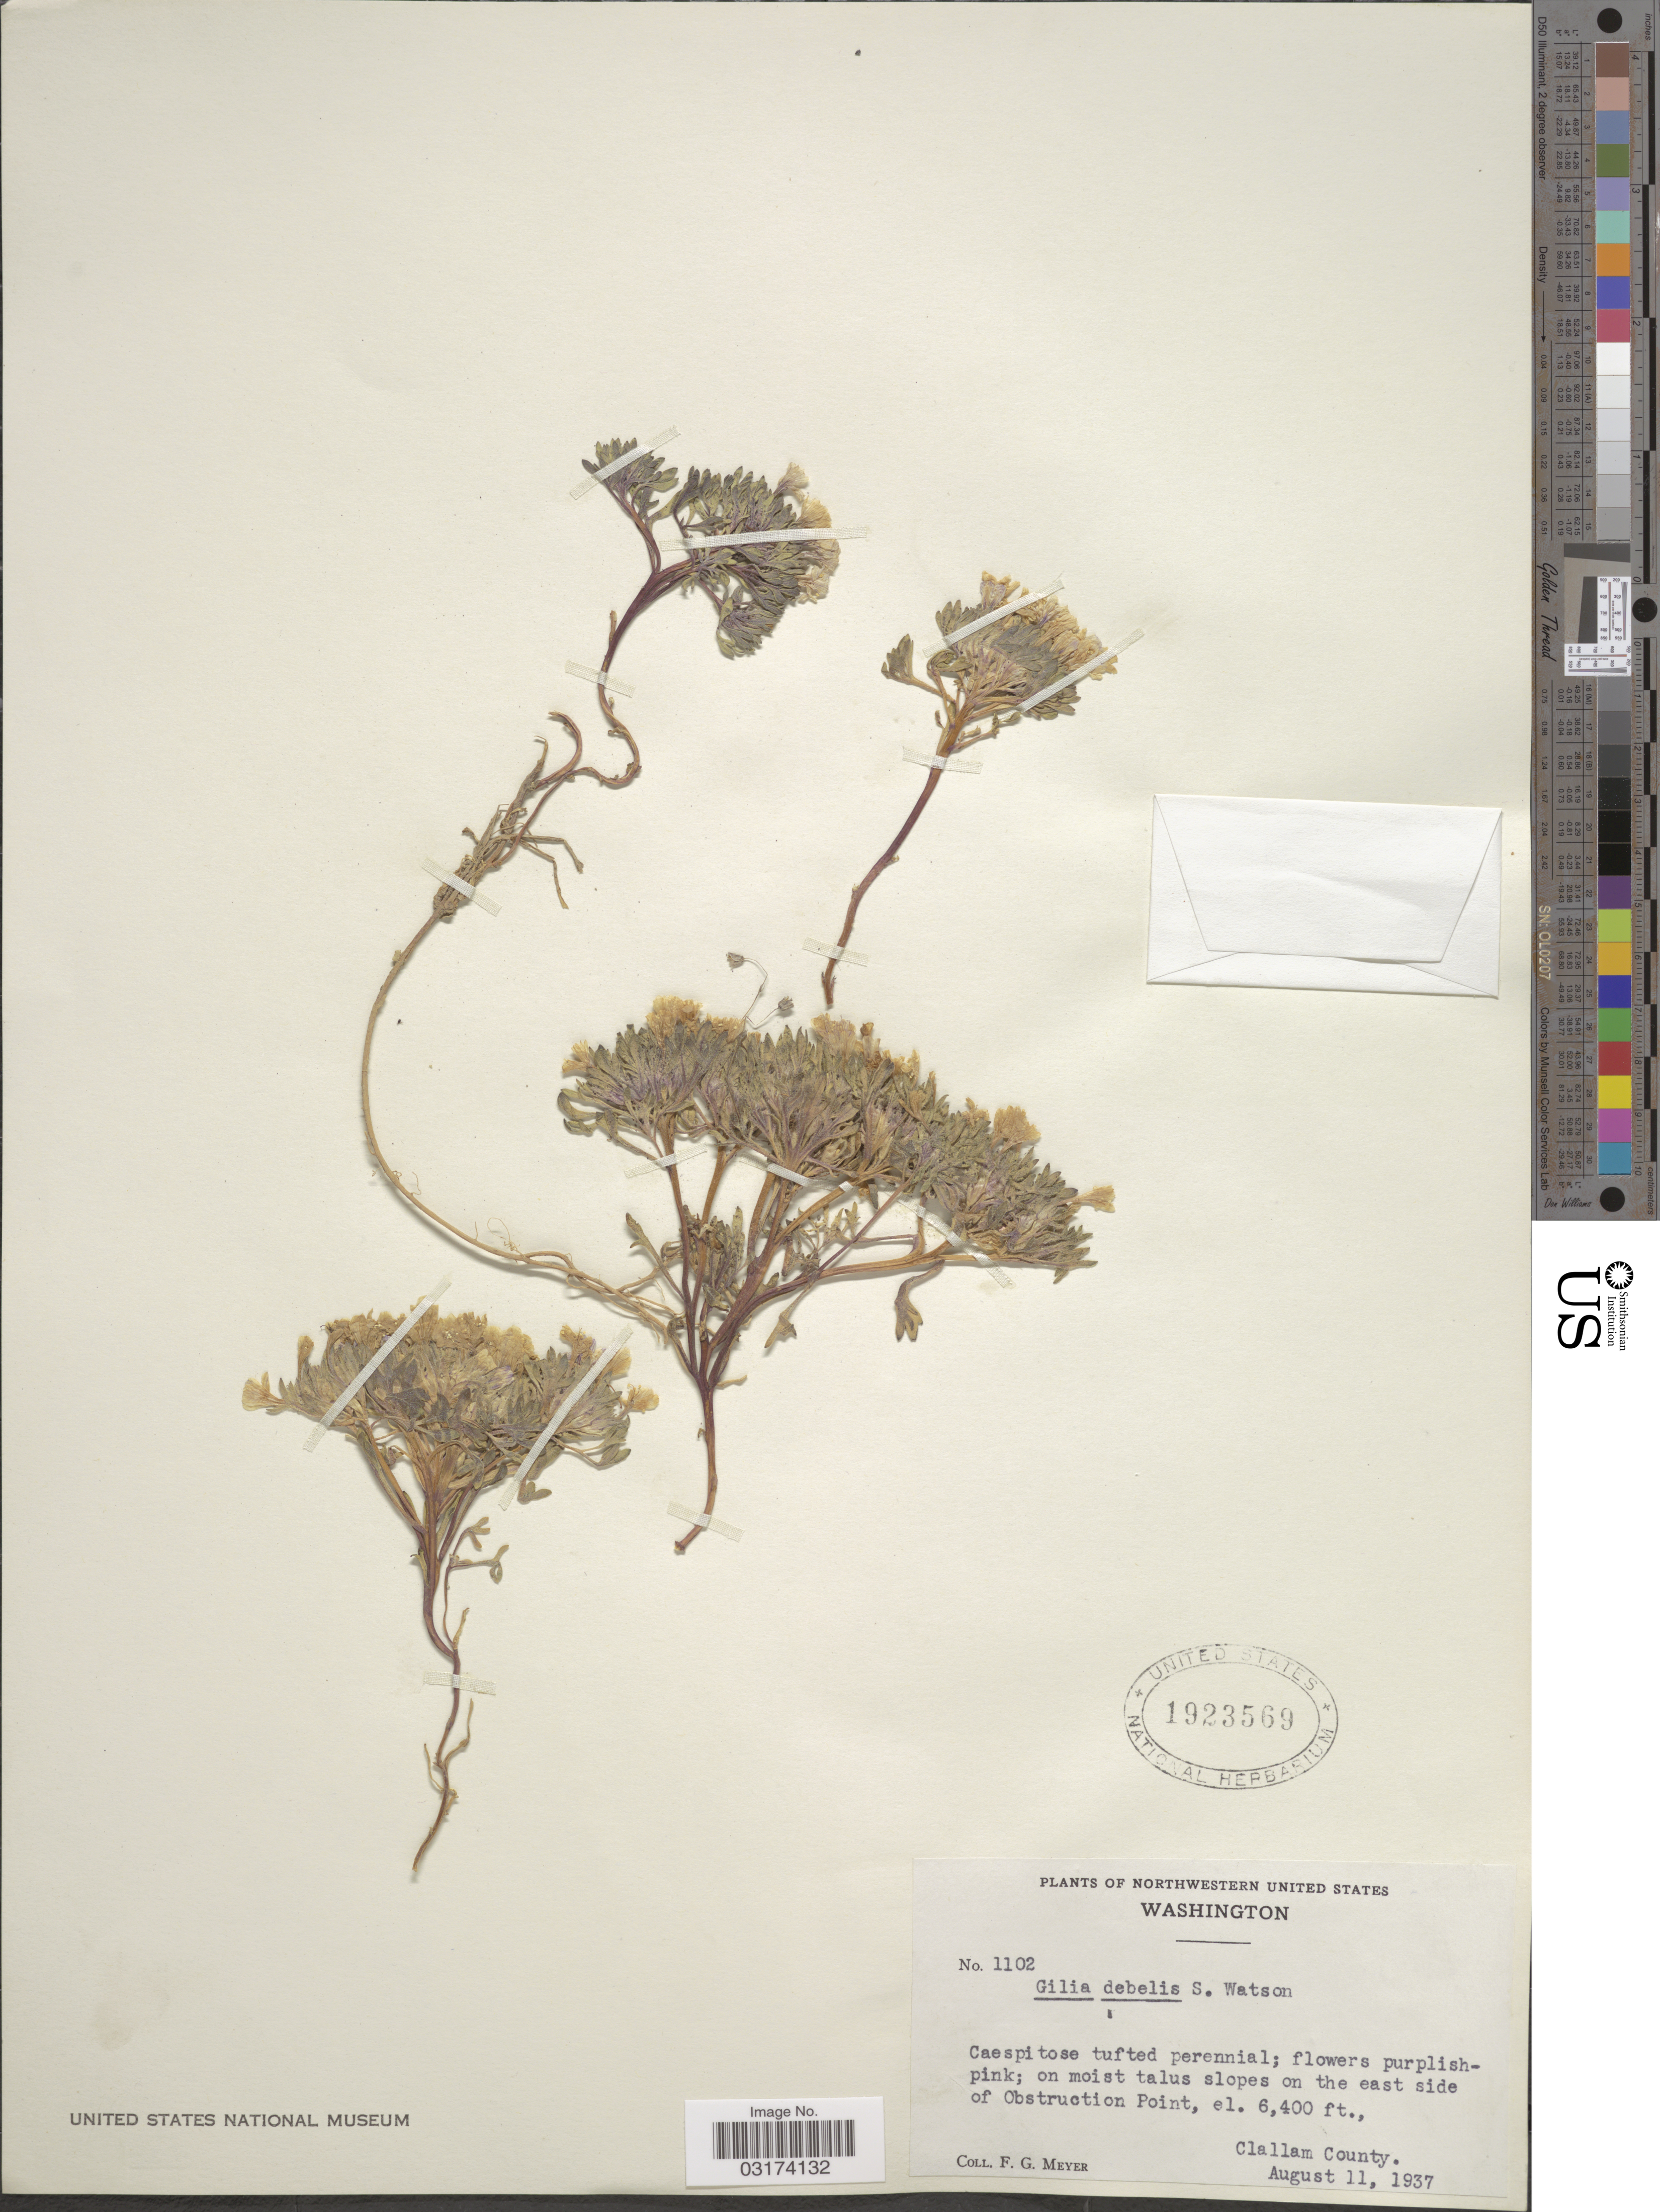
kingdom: Plantae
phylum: Tracheophyta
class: Magnoliopsida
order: Ericales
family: Polemoniaceae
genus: Collomia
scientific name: Collomia debilis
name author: (S. Watson) Greene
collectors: F. G. Meyer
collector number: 1102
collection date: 1937-08-11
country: United States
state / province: Washington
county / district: Clallam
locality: Northwestern United States. On moist talus slopes on the east side of Obstruction Point. Clallam County.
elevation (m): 1951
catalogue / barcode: US 1923569